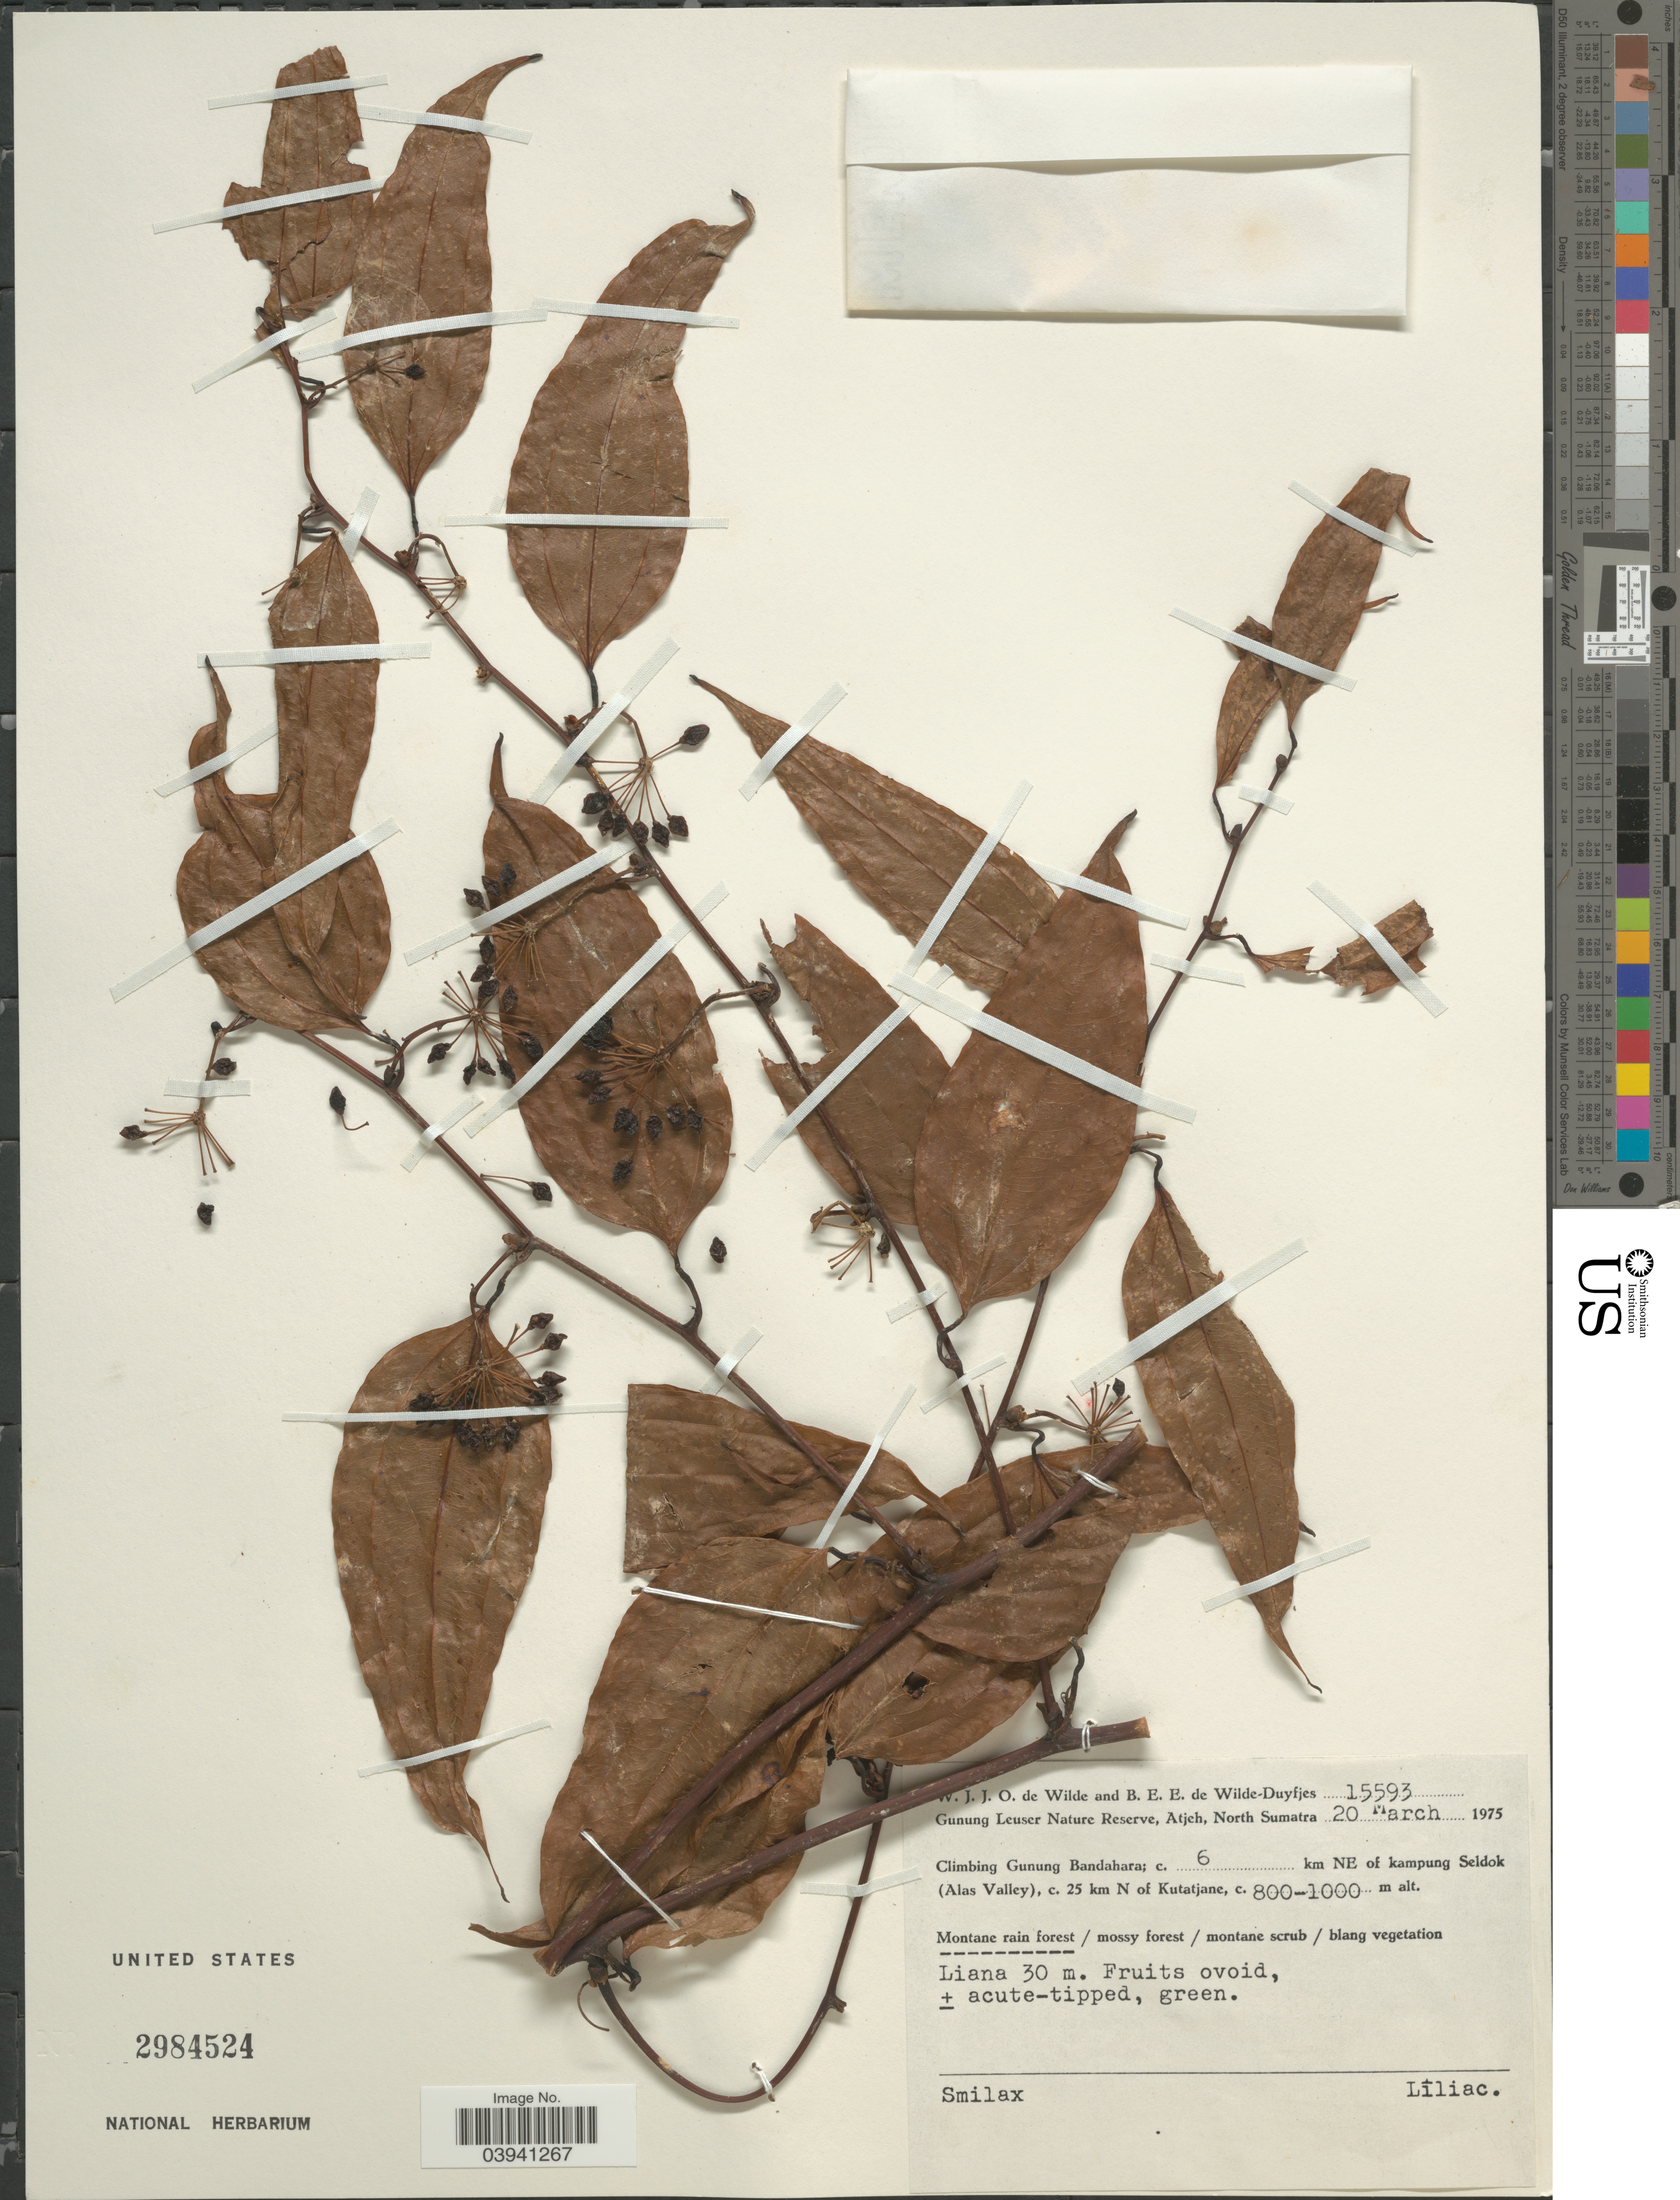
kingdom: Plantae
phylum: Tracheophyta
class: Liliopsida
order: Liliales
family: Smilacaceae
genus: Smilax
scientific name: Smilax sp.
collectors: W. J. de Wilde & B. E. de Wilde-Duyfjes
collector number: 15593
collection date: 1975-03-20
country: Indonesia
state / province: Sumatra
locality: Gunung Leuser Nature Reserve, Atjeh, North Sumatra. Climbing Gunung Bandahara; c. 6 km NE of kampung Seldok (Alas Valley), c. 25 km N of Kutatjane.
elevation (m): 800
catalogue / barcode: US 2984524